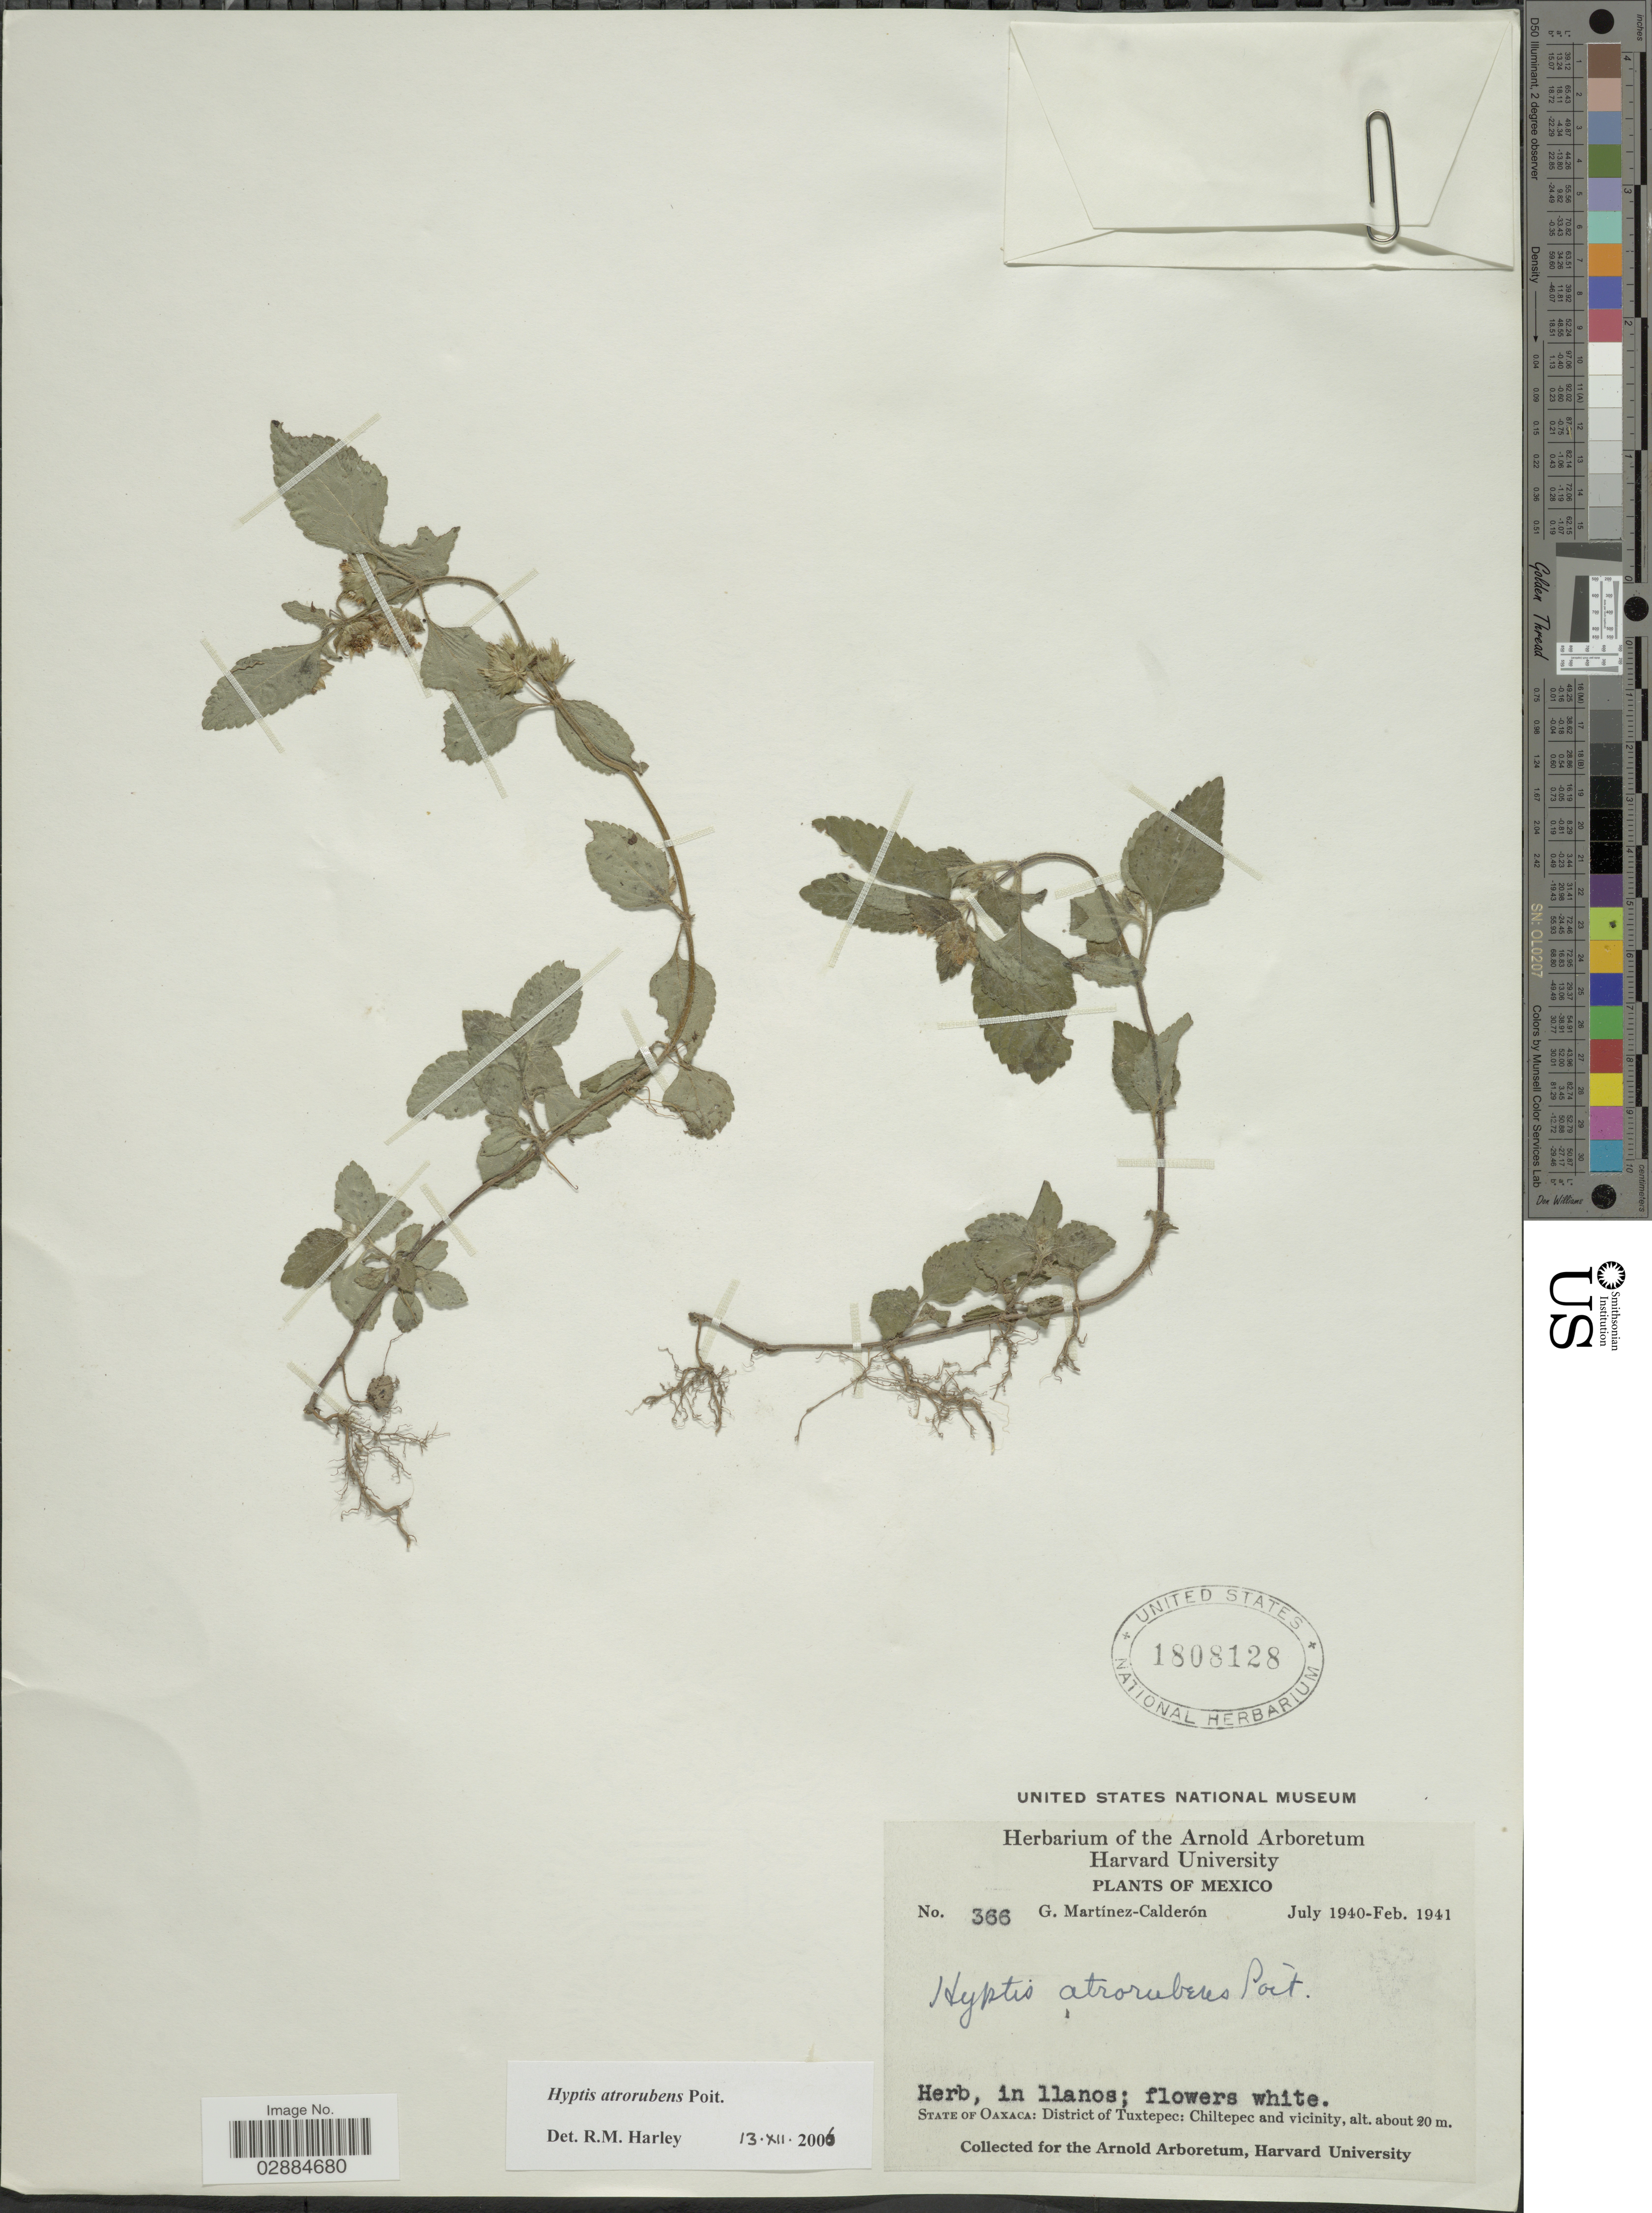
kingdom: Plantae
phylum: Tracheophyta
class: Magnoliopsida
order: Lamiales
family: Lamiaceae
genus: Hyptis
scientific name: Hyptis atrorubens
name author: Poit.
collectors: G. Martínez Calderón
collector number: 366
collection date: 1940-07/1941-02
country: Mexico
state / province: Oaxaca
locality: District of Tuxtepec, Chiltepec and Vicinity.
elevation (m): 20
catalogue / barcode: US 1808128